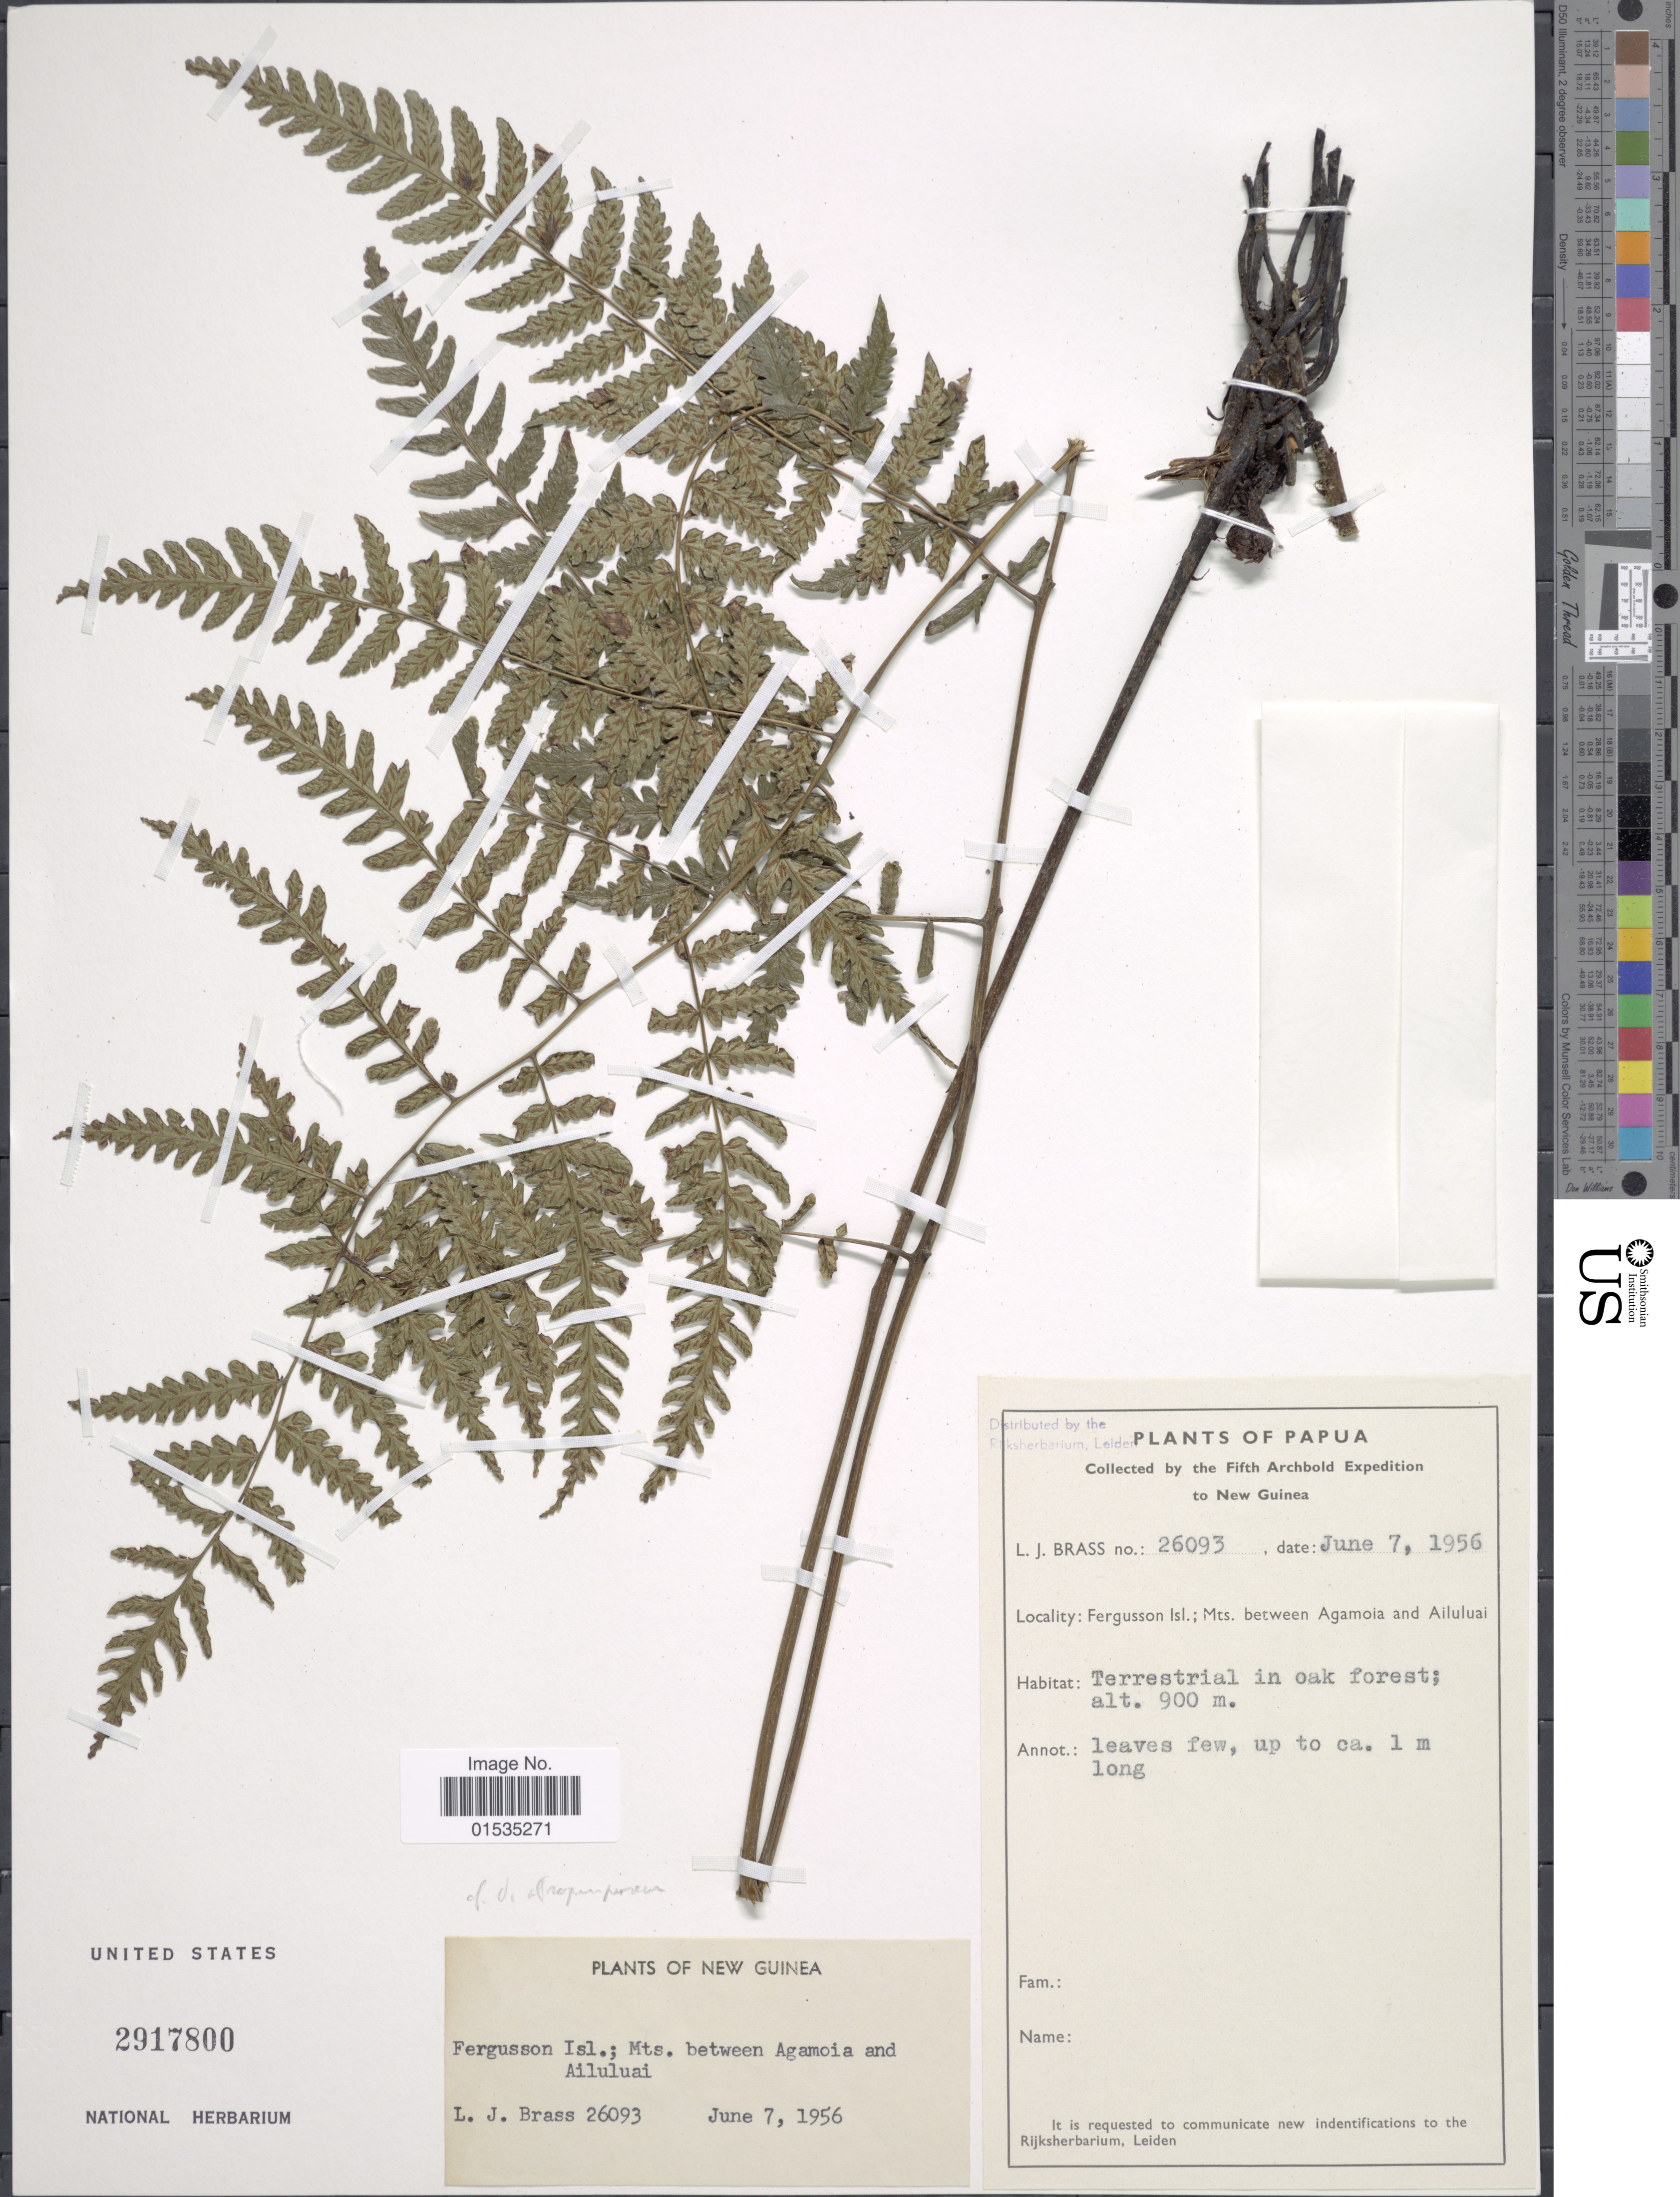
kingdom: Plantae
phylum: Tracheophyta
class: Polypodiopsida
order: Polypodiales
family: Athyriaceae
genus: Diplazium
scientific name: Diplazium sp.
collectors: L. J. Brass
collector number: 26093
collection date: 1956-06-07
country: Papua New Guinea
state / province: Milne Bay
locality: Fergusson Isl.; Mts. between Agamoia and Ailuluai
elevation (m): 900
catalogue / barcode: US 2917800